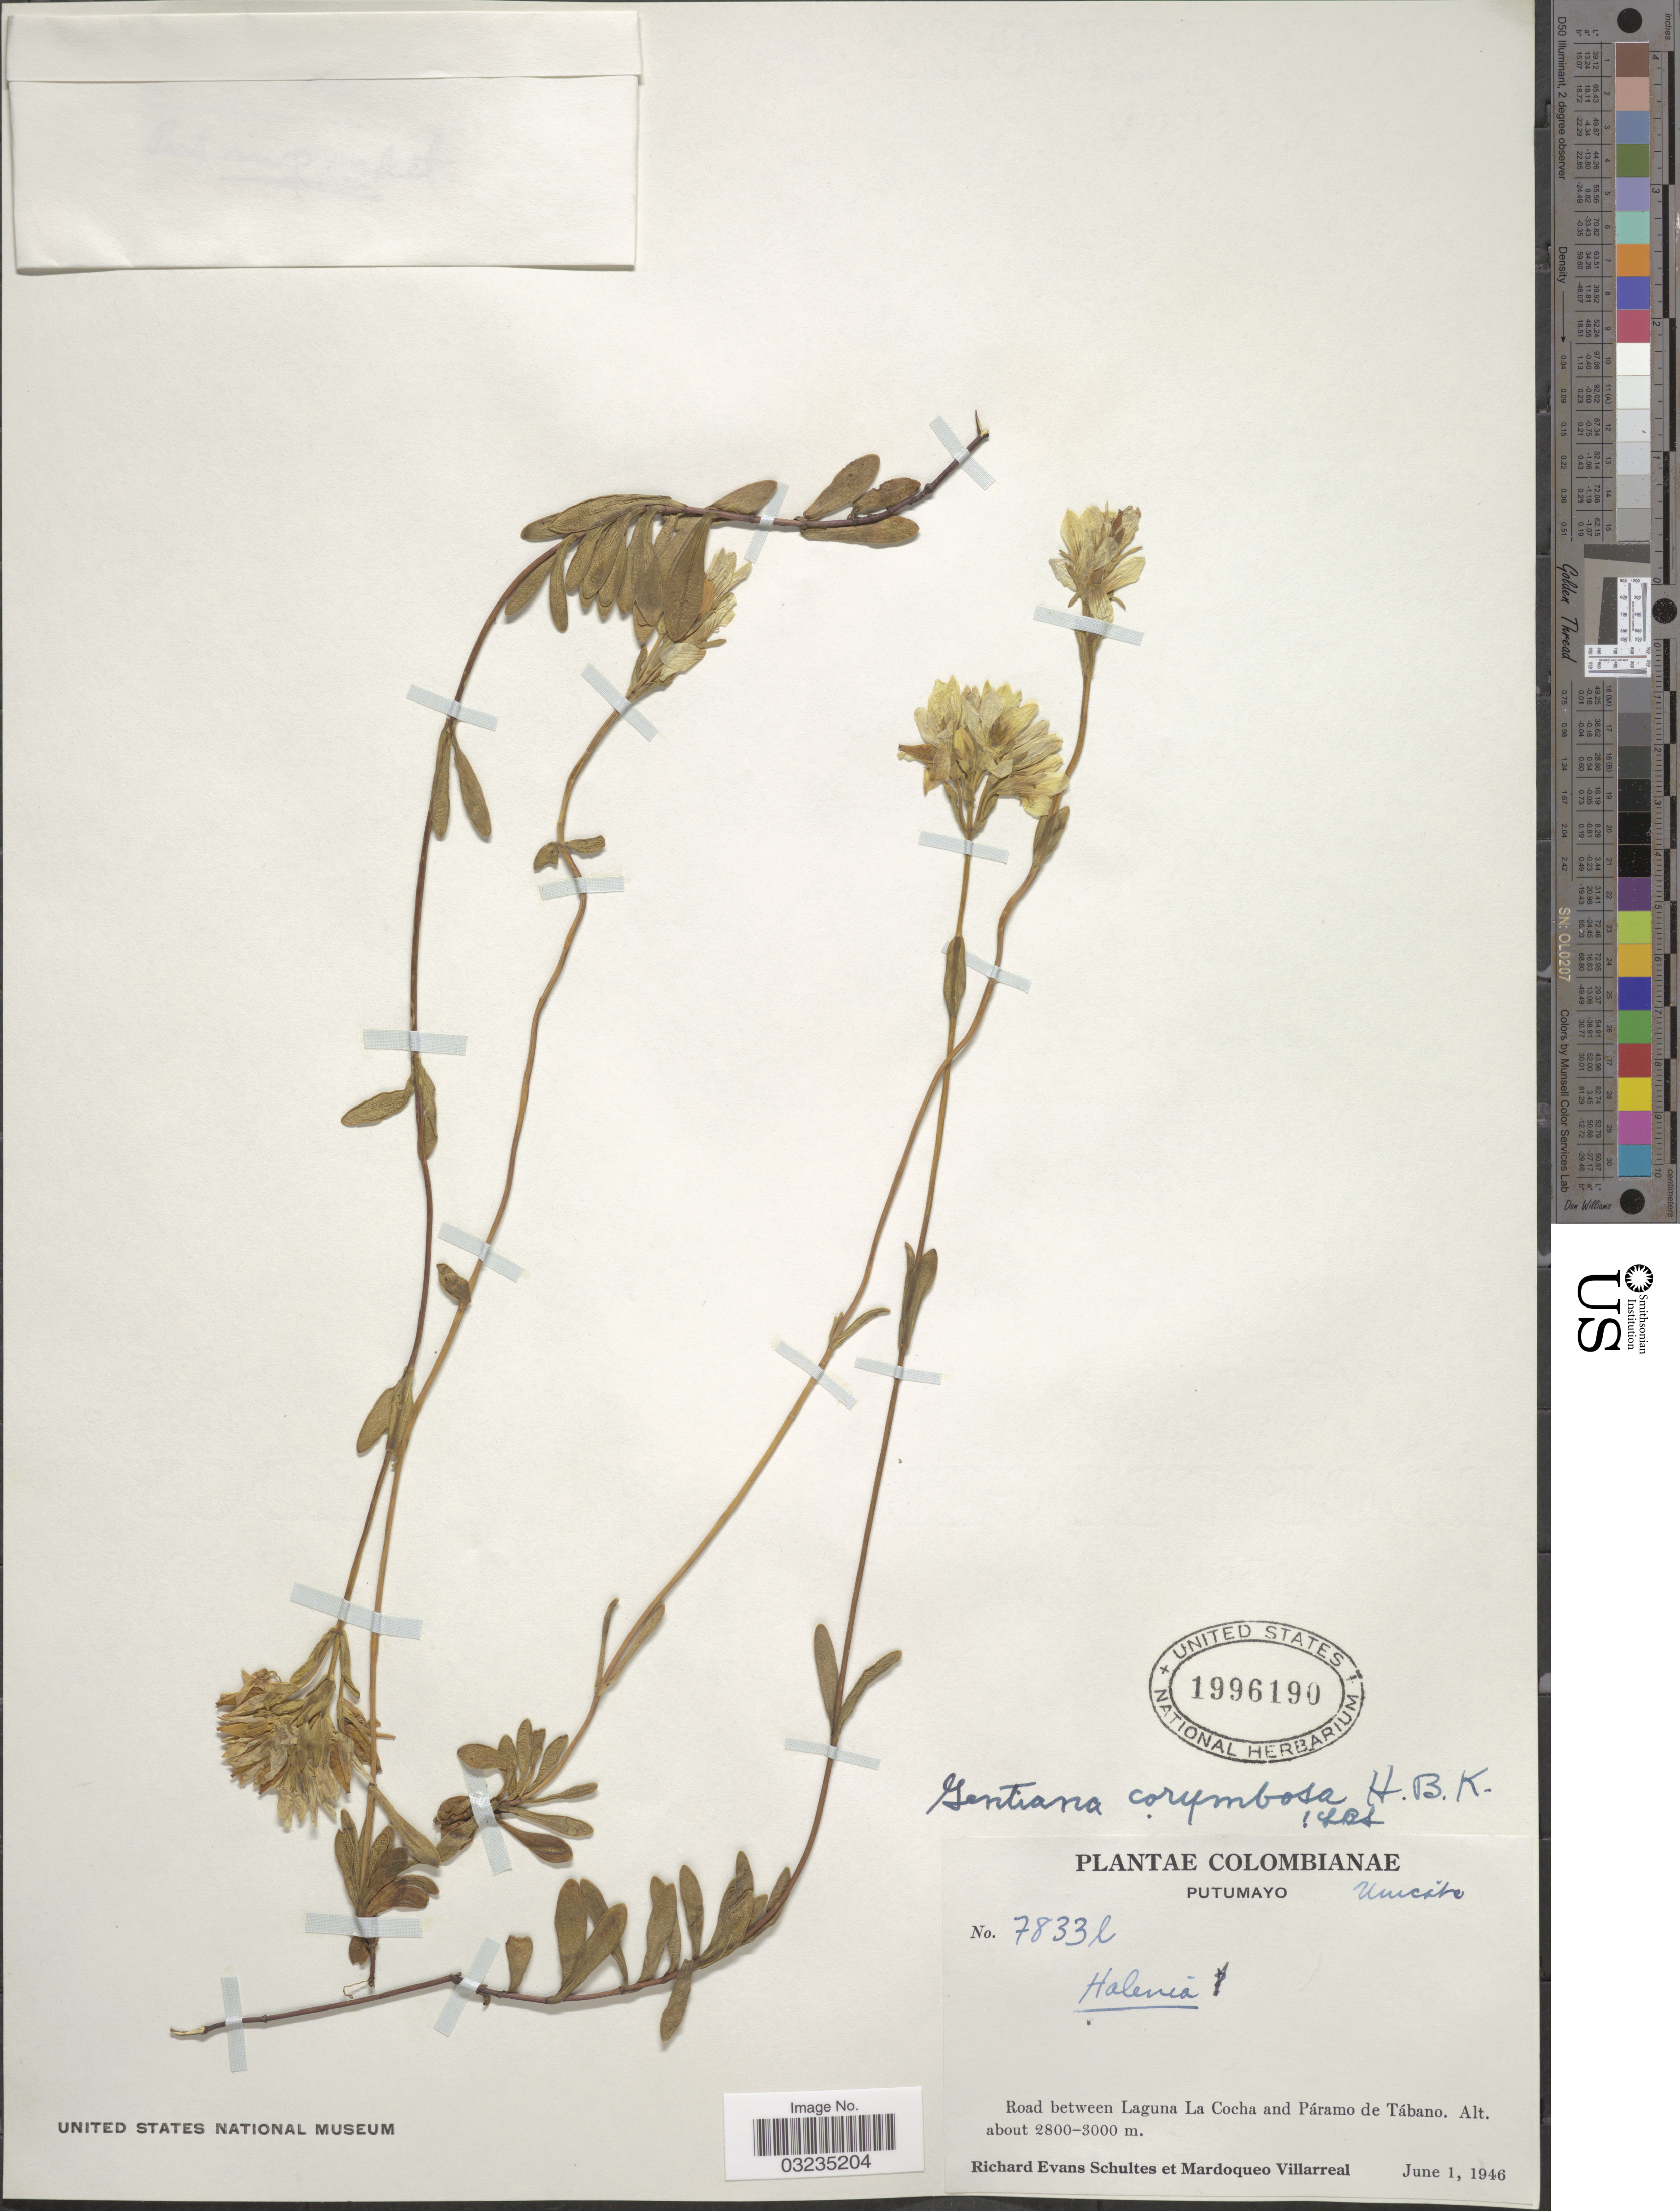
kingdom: Plantae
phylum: Tracheophyta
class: Magnoliopsida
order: Gentianales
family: Gentianaceae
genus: Gentiana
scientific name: Gentiana corymbosa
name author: Humb. et al.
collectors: R. E. Schultes & M. Villarreal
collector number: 7833C*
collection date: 1946-06-01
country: Colombia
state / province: Putumayo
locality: Road between Laguna La Cocha and Páramo de Tábano.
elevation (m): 2800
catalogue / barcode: US 1996190